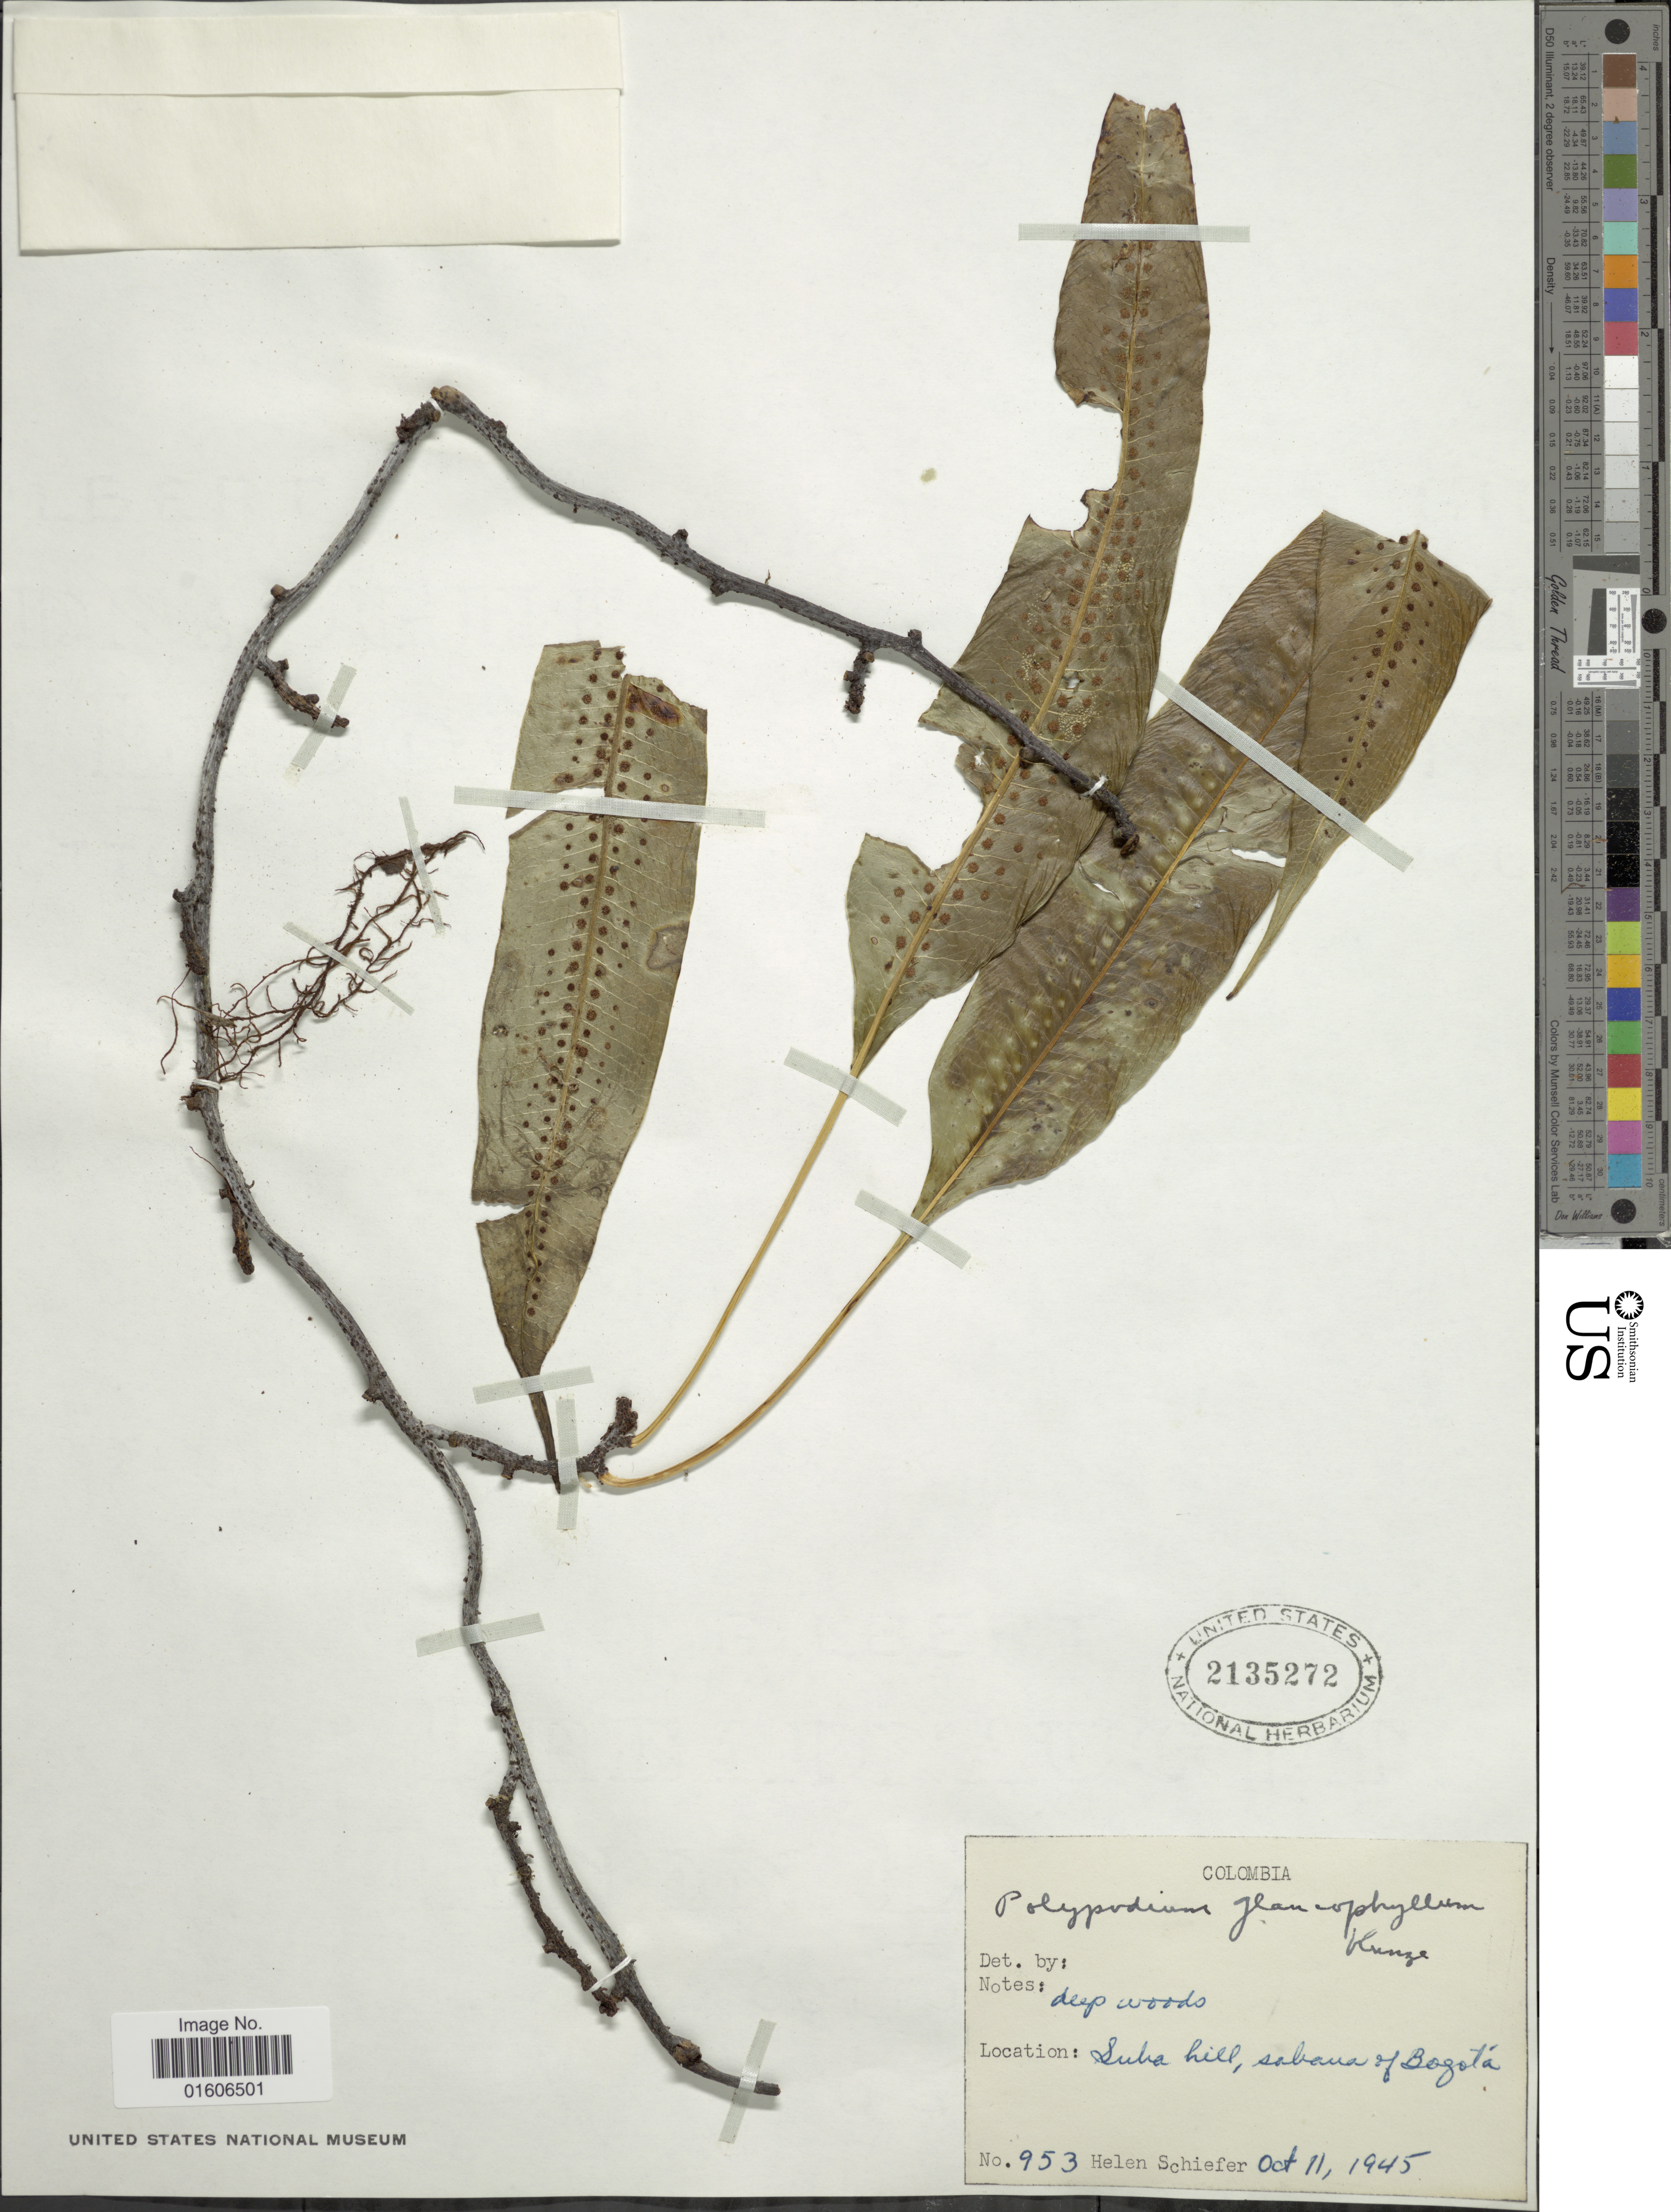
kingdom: Plantae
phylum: Tracheophyta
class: Polypodiopsida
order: Polypodiales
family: Polypodiaceae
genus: Serpocaulon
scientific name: Serpocaulon levigatum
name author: (Cav.) A.R. Sm.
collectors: H. Schiefer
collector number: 953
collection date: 1945-10-11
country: Colombia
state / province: Bogota D.C.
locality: Suba hill, sabana of Bogotá.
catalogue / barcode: US 2135272